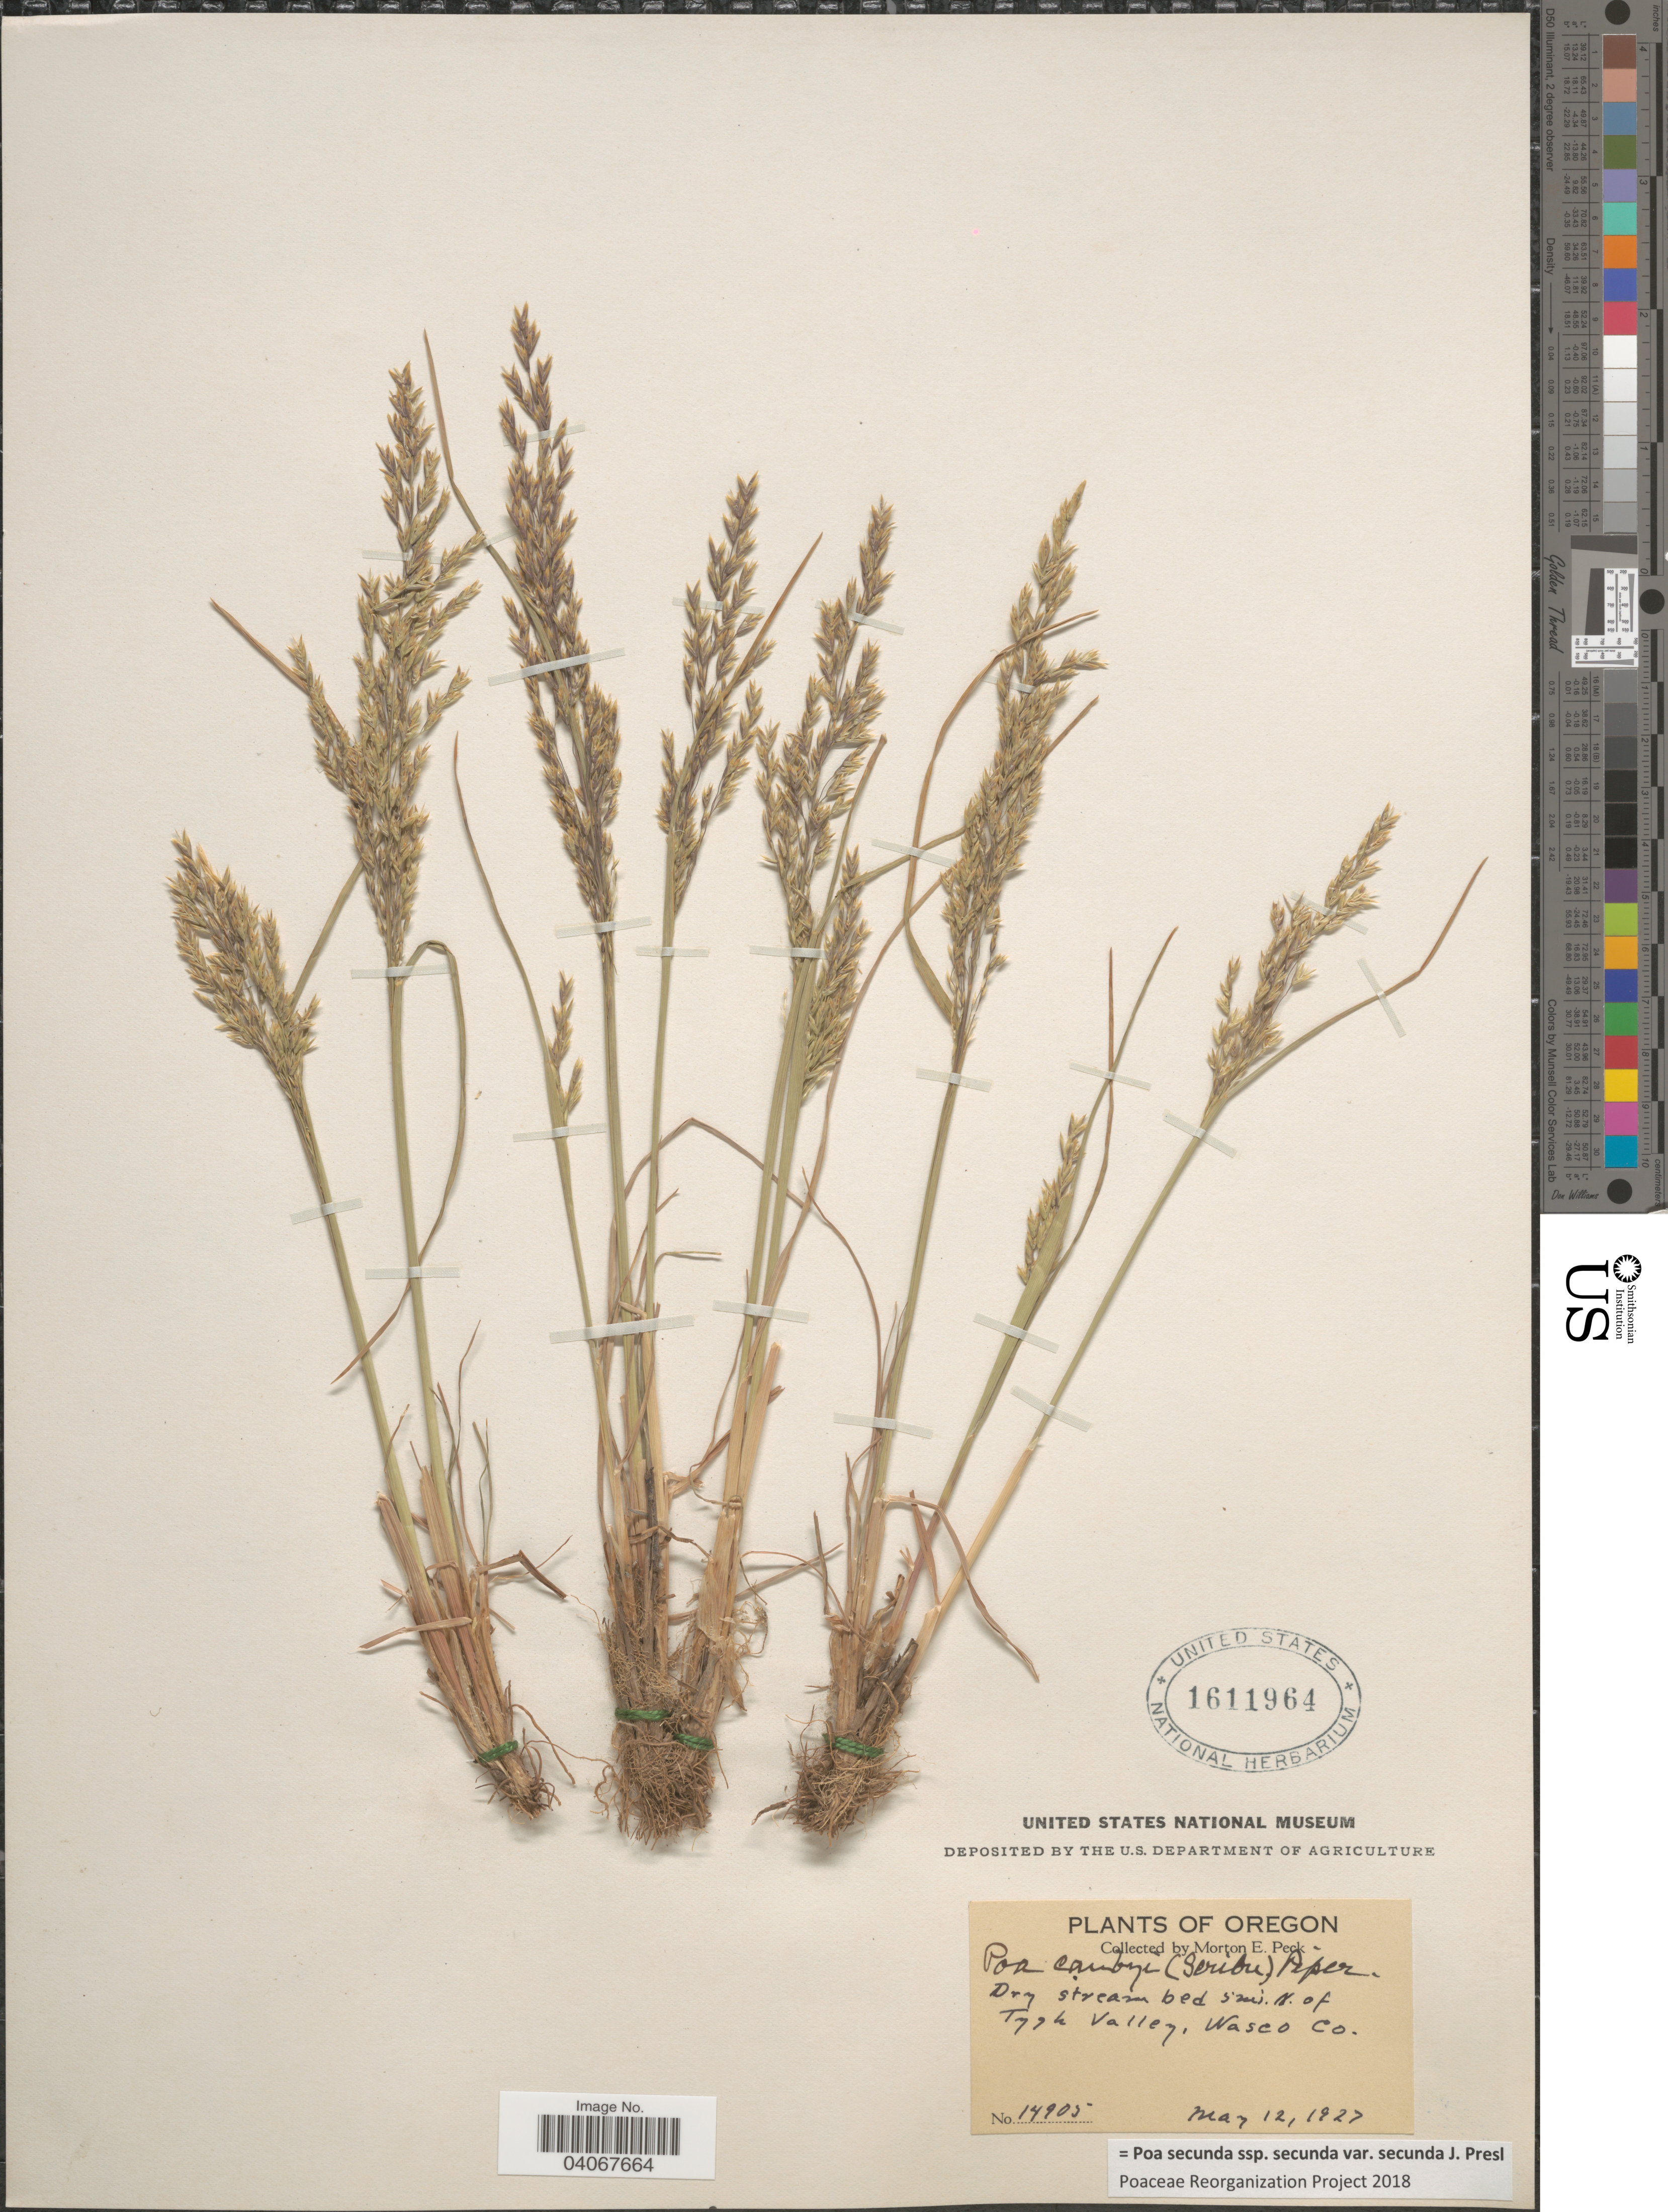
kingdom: Plantae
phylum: Tracheophyta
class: Liliopsida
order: Poales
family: Poaceae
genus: Poa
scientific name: Poa secunda subsp. secunda var. secunda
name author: J. Presl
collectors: M. E. Peck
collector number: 14905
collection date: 1927-05-12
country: United States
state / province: Oregon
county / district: Wasco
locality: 5 mi. N. of Tygh Valley, Wasco Co.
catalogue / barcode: US 1611964